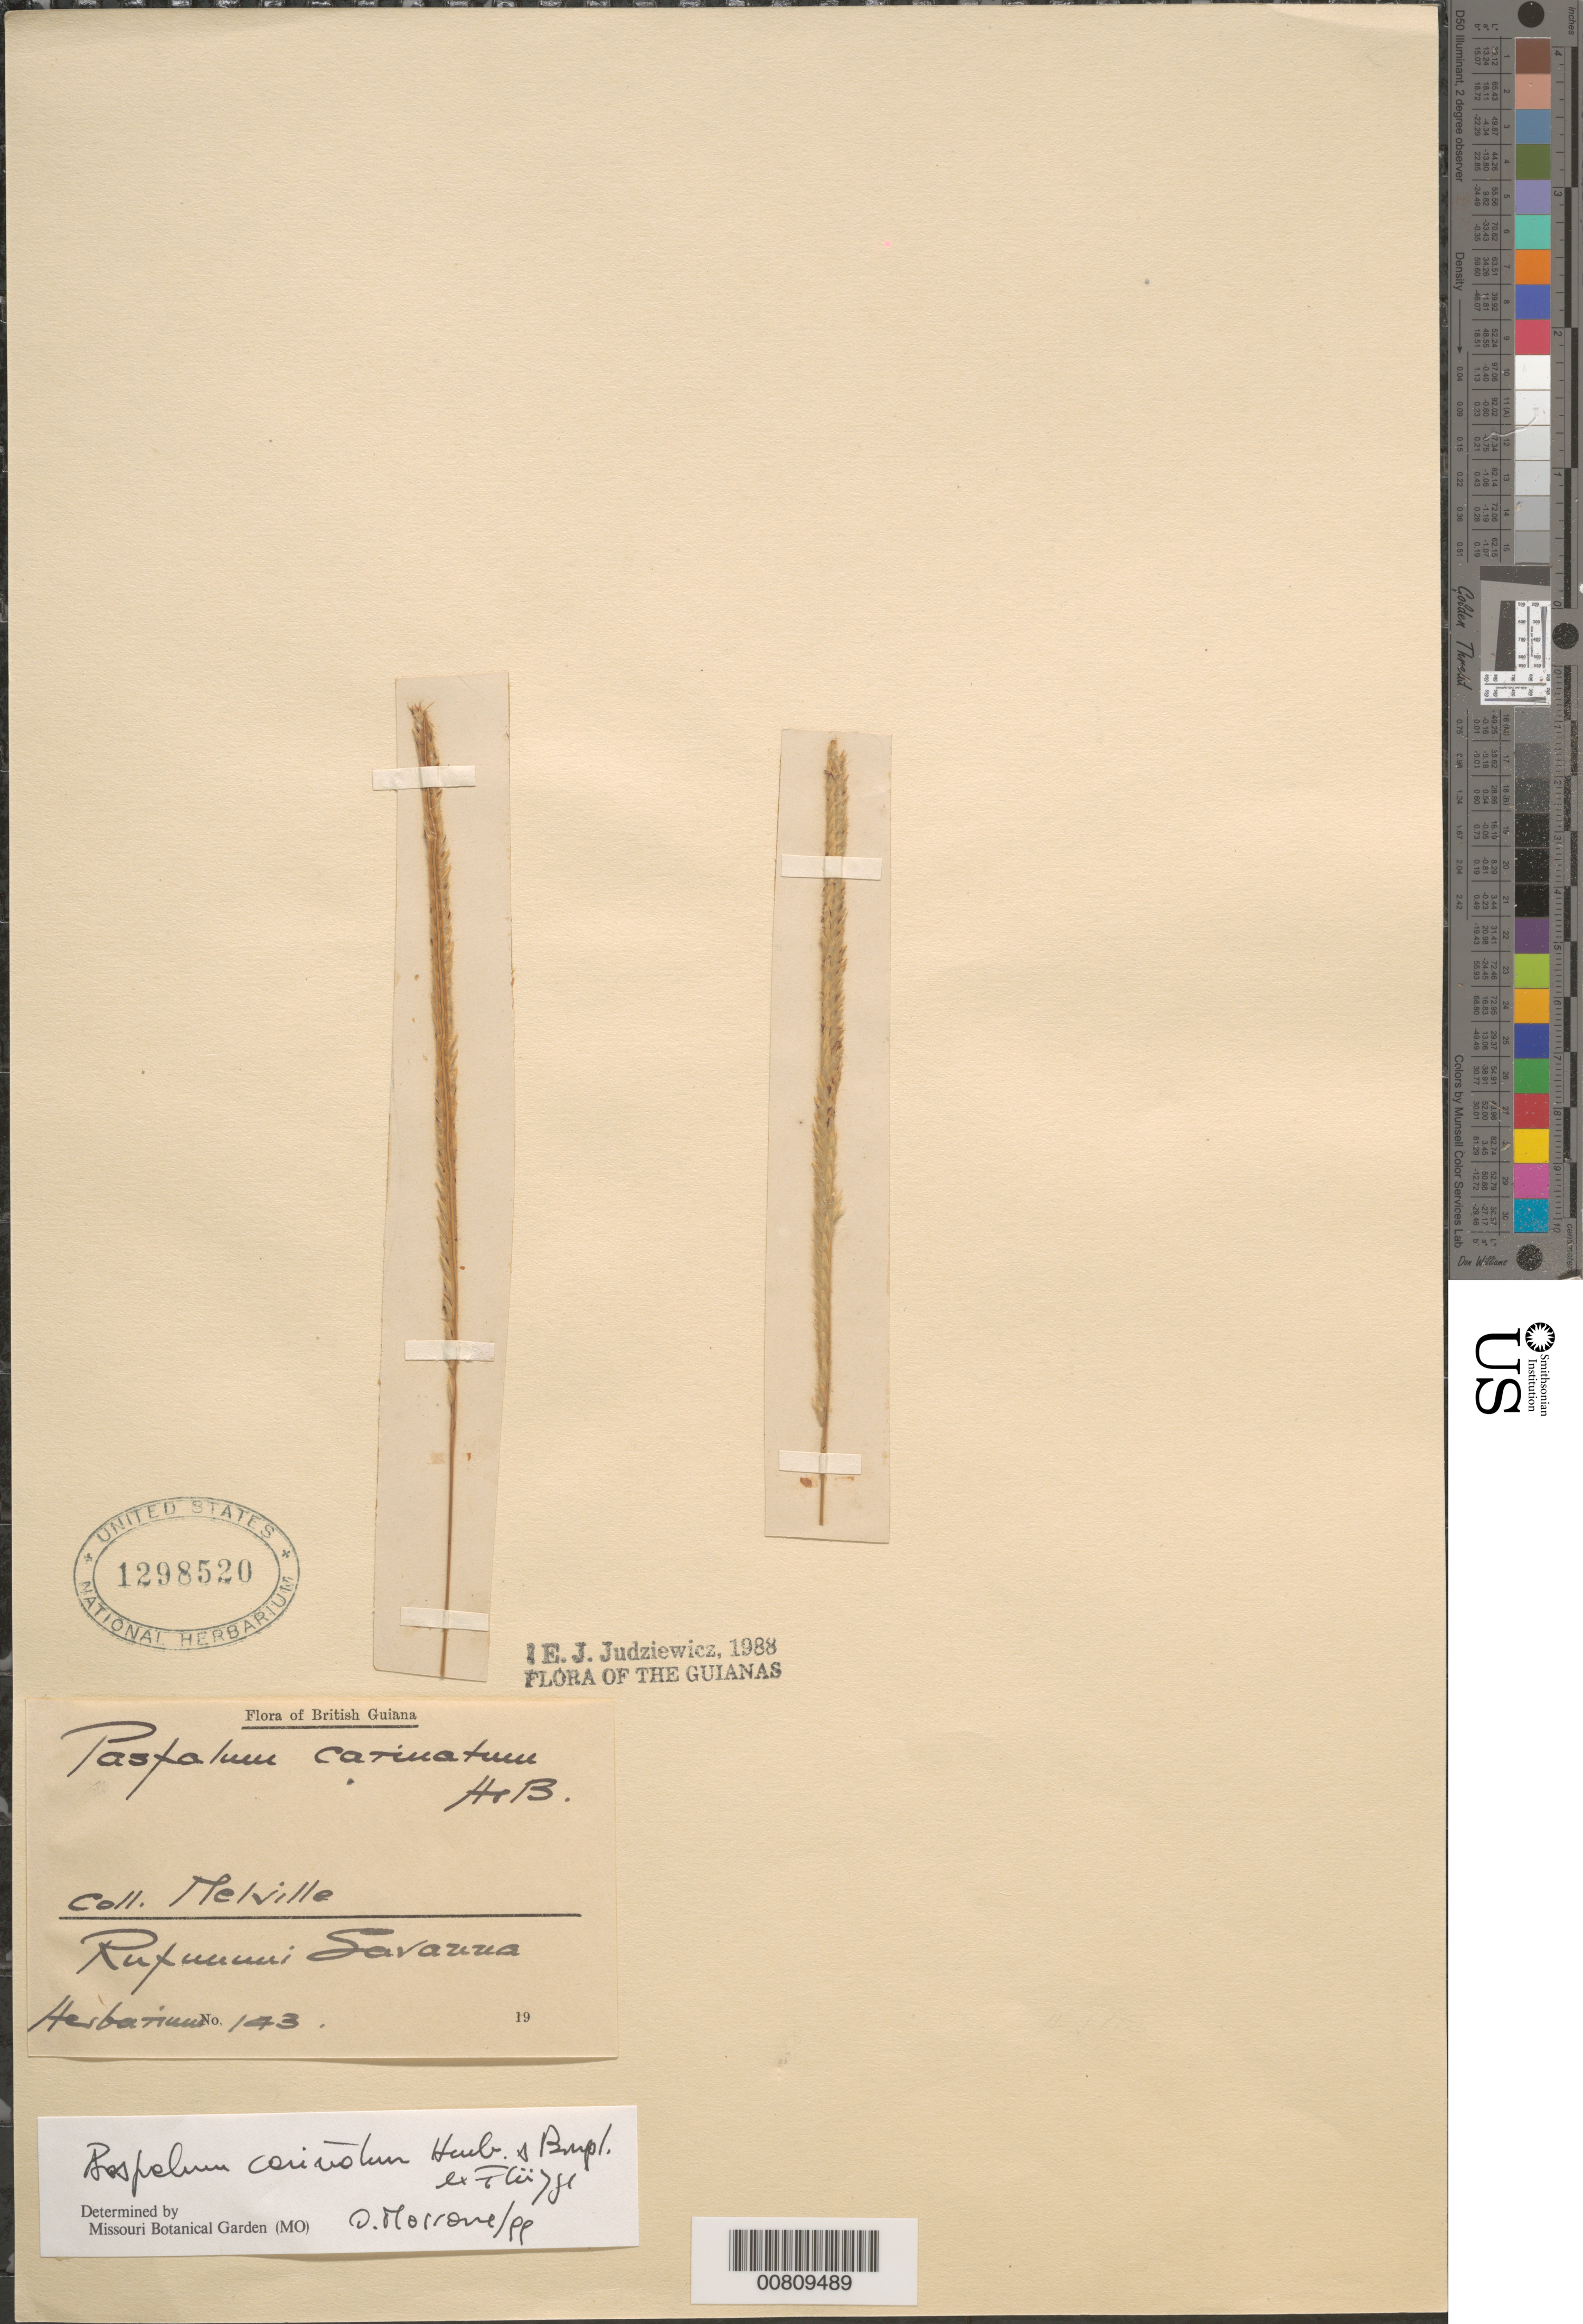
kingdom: Plantae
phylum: Tracheophyta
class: Liliopsida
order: Poales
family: Poaceae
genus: Paspalum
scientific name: Paspalum carinatum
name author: Humb. & Bonpl. ex Flüggé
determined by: Morrone, O. N., (SI), Instituto de Botánica Darwinion (Argentina)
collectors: H. Melville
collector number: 143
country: Guyana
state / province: U. Takutu-U. Essequibo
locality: Rupununi Savanna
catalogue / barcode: US 1298520